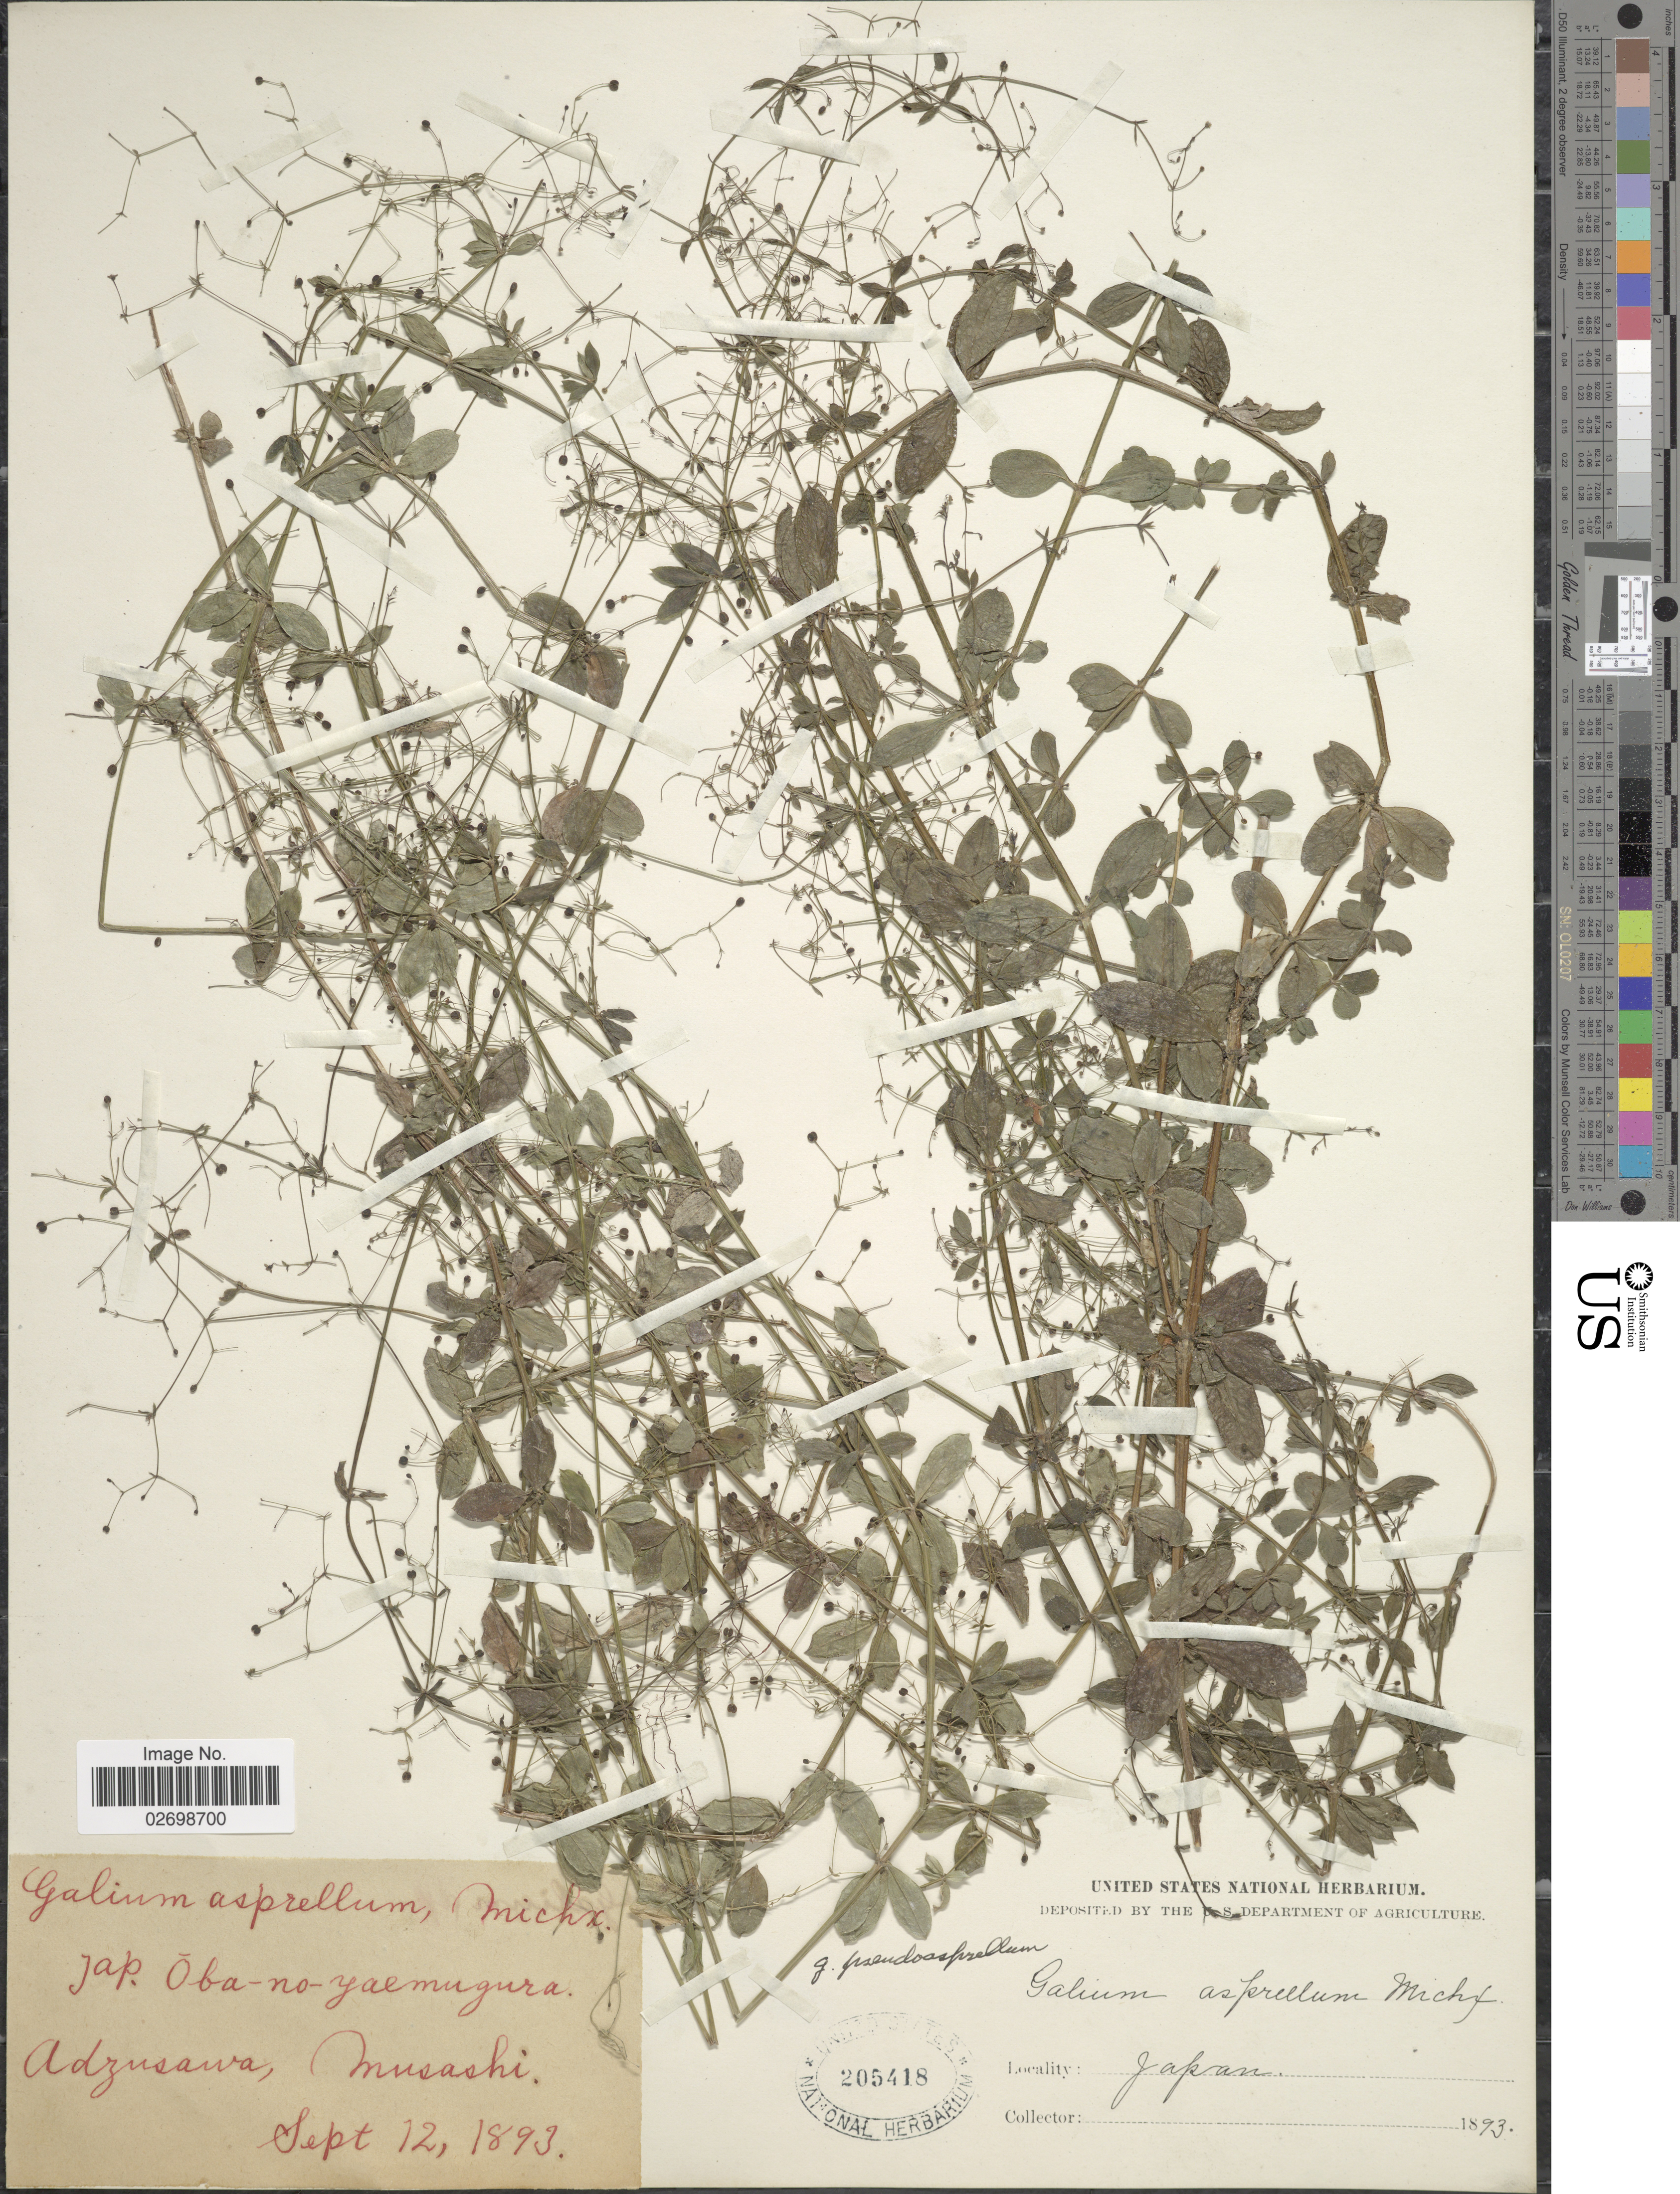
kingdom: Plantae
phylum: Tracheophyta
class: Magnoliopsida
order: Gentianales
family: Rubiaceae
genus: Galium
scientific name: Galium pseudoasprellum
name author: Makino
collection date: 1893-09-12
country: Japan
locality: Adzusawa, Musashi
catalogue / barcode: US 205418